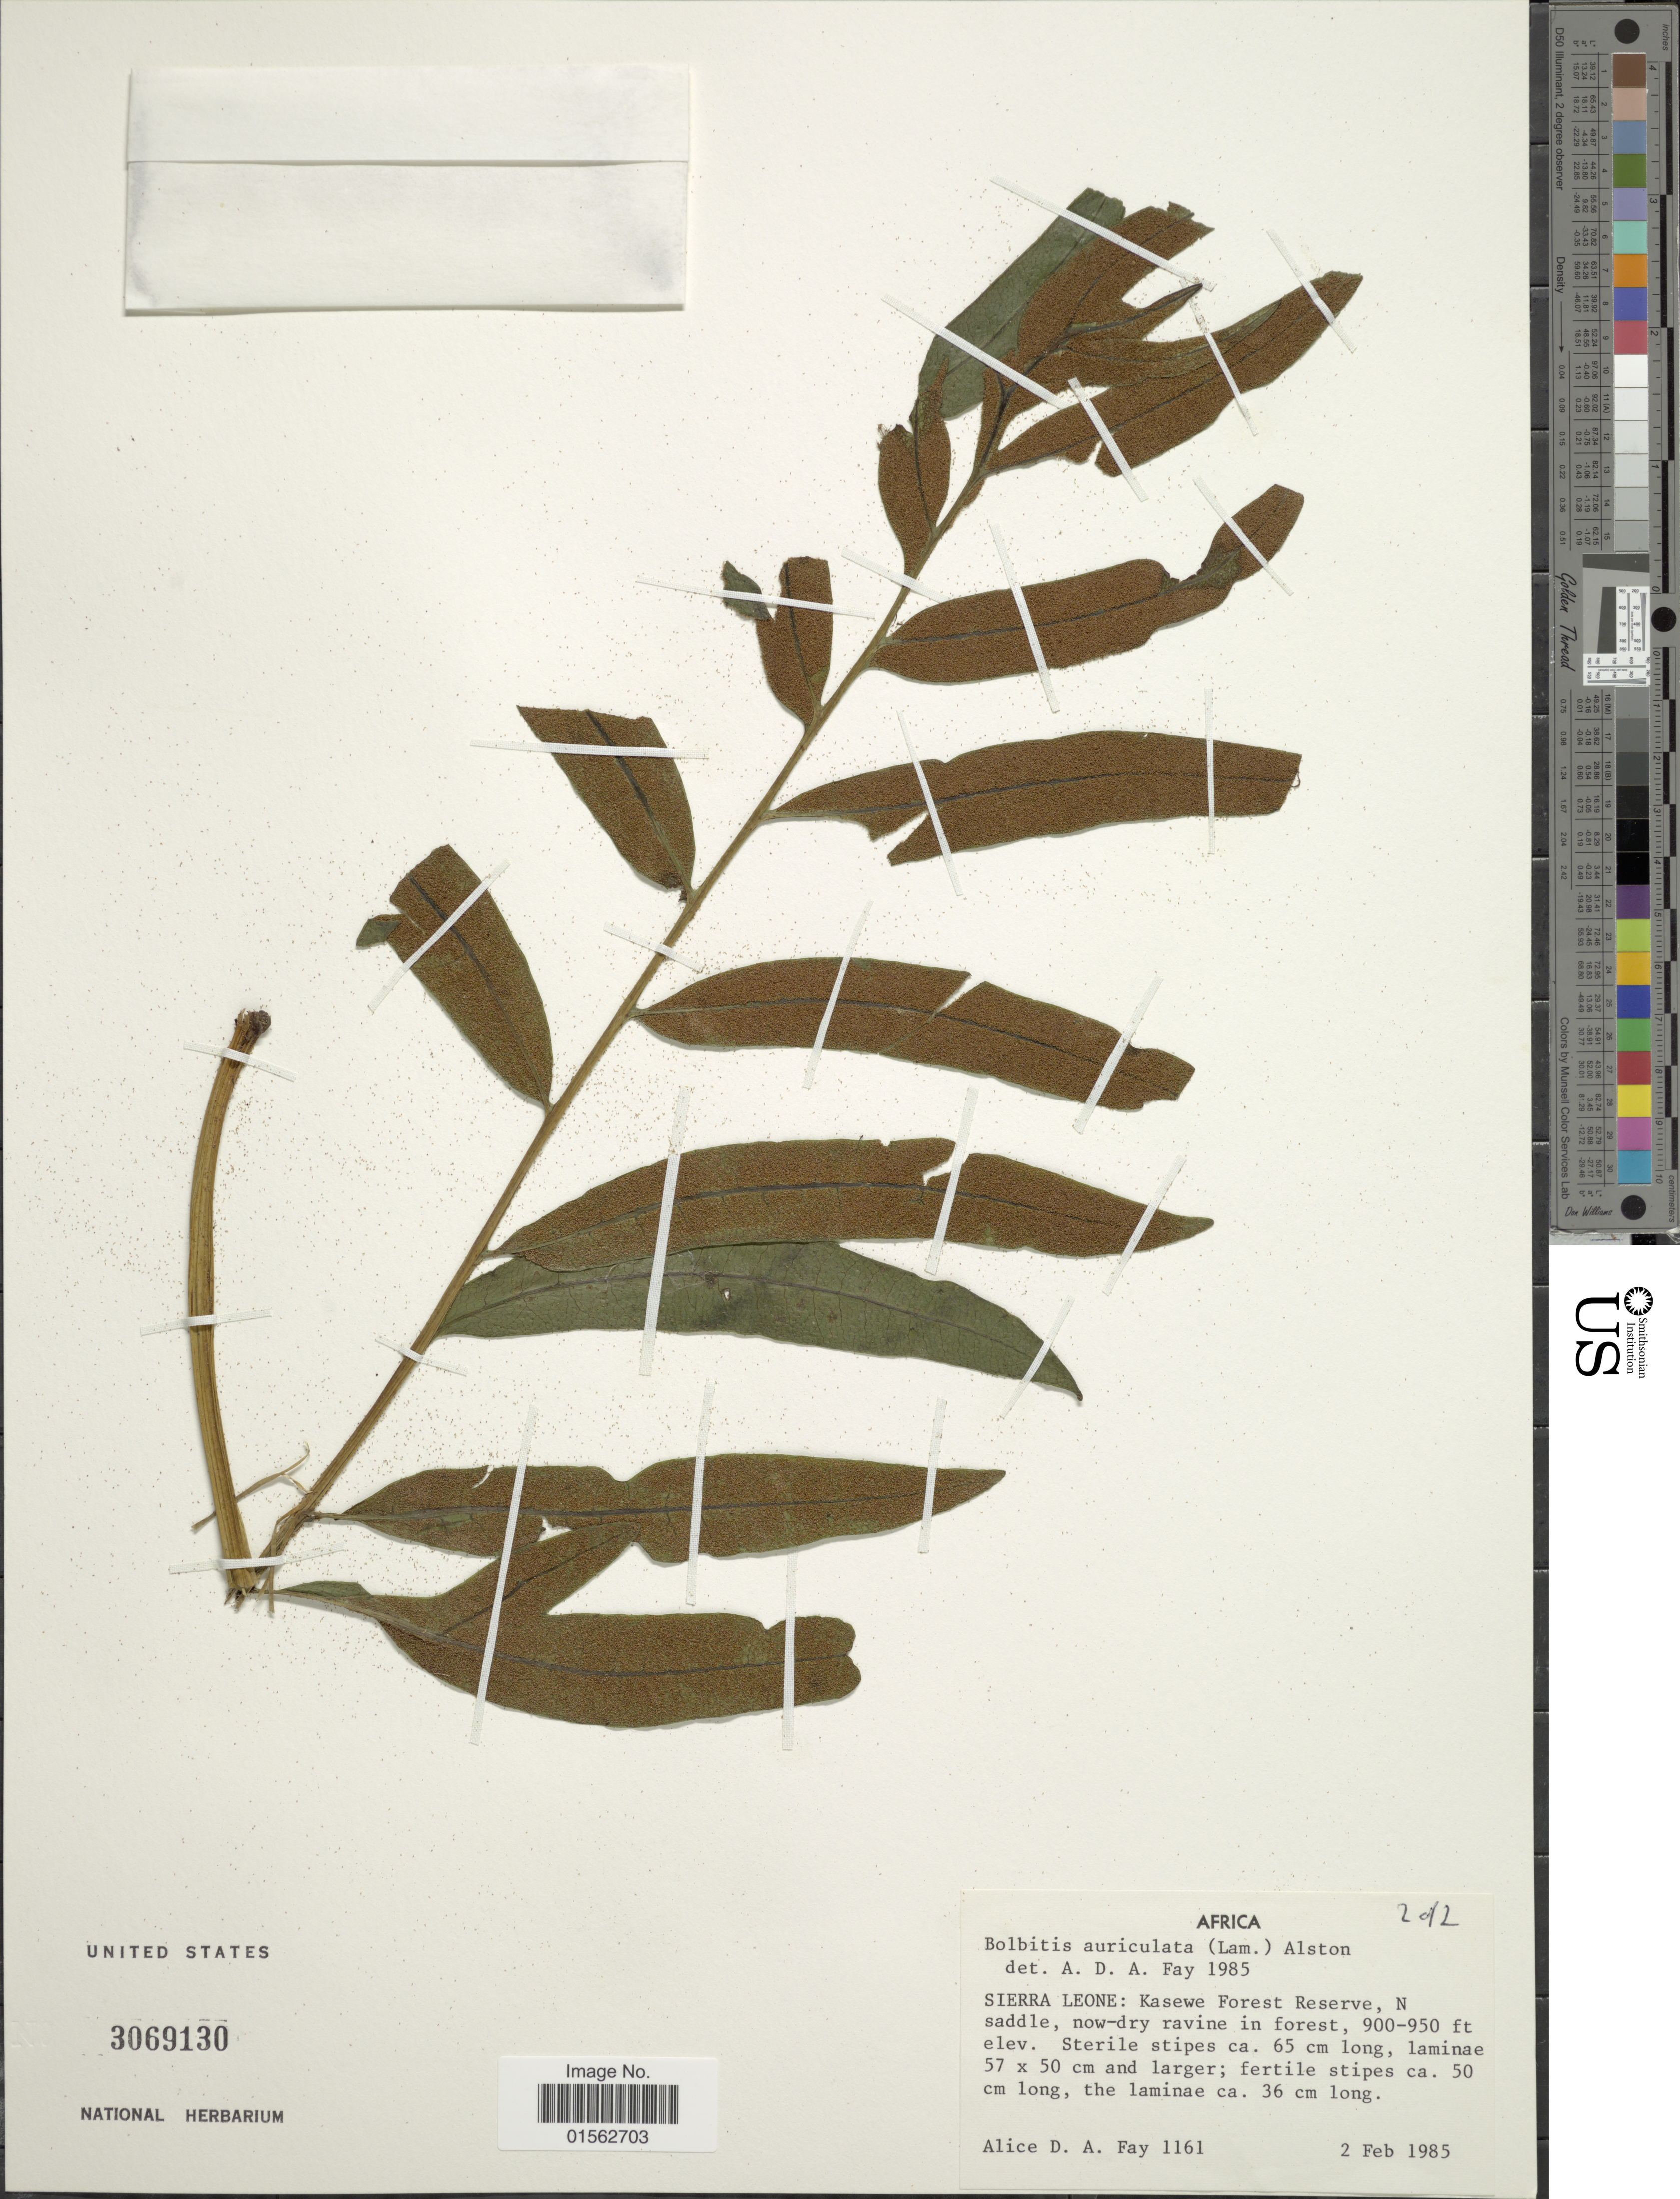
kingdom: Plantae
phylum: Tracheophyta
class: Polypodiopsida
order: Polypodiales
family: Dryopteridaceae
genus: Bolbitis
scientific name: Bolbitis auriculata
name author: (Lam.) Alston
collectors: A. Fay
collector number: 1161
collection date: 1985-02-02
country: Sierra Leone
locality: Kasewe Forest Reserve, N saddle, now-dry ravine in forest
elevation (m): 274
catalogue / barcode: US 3069130